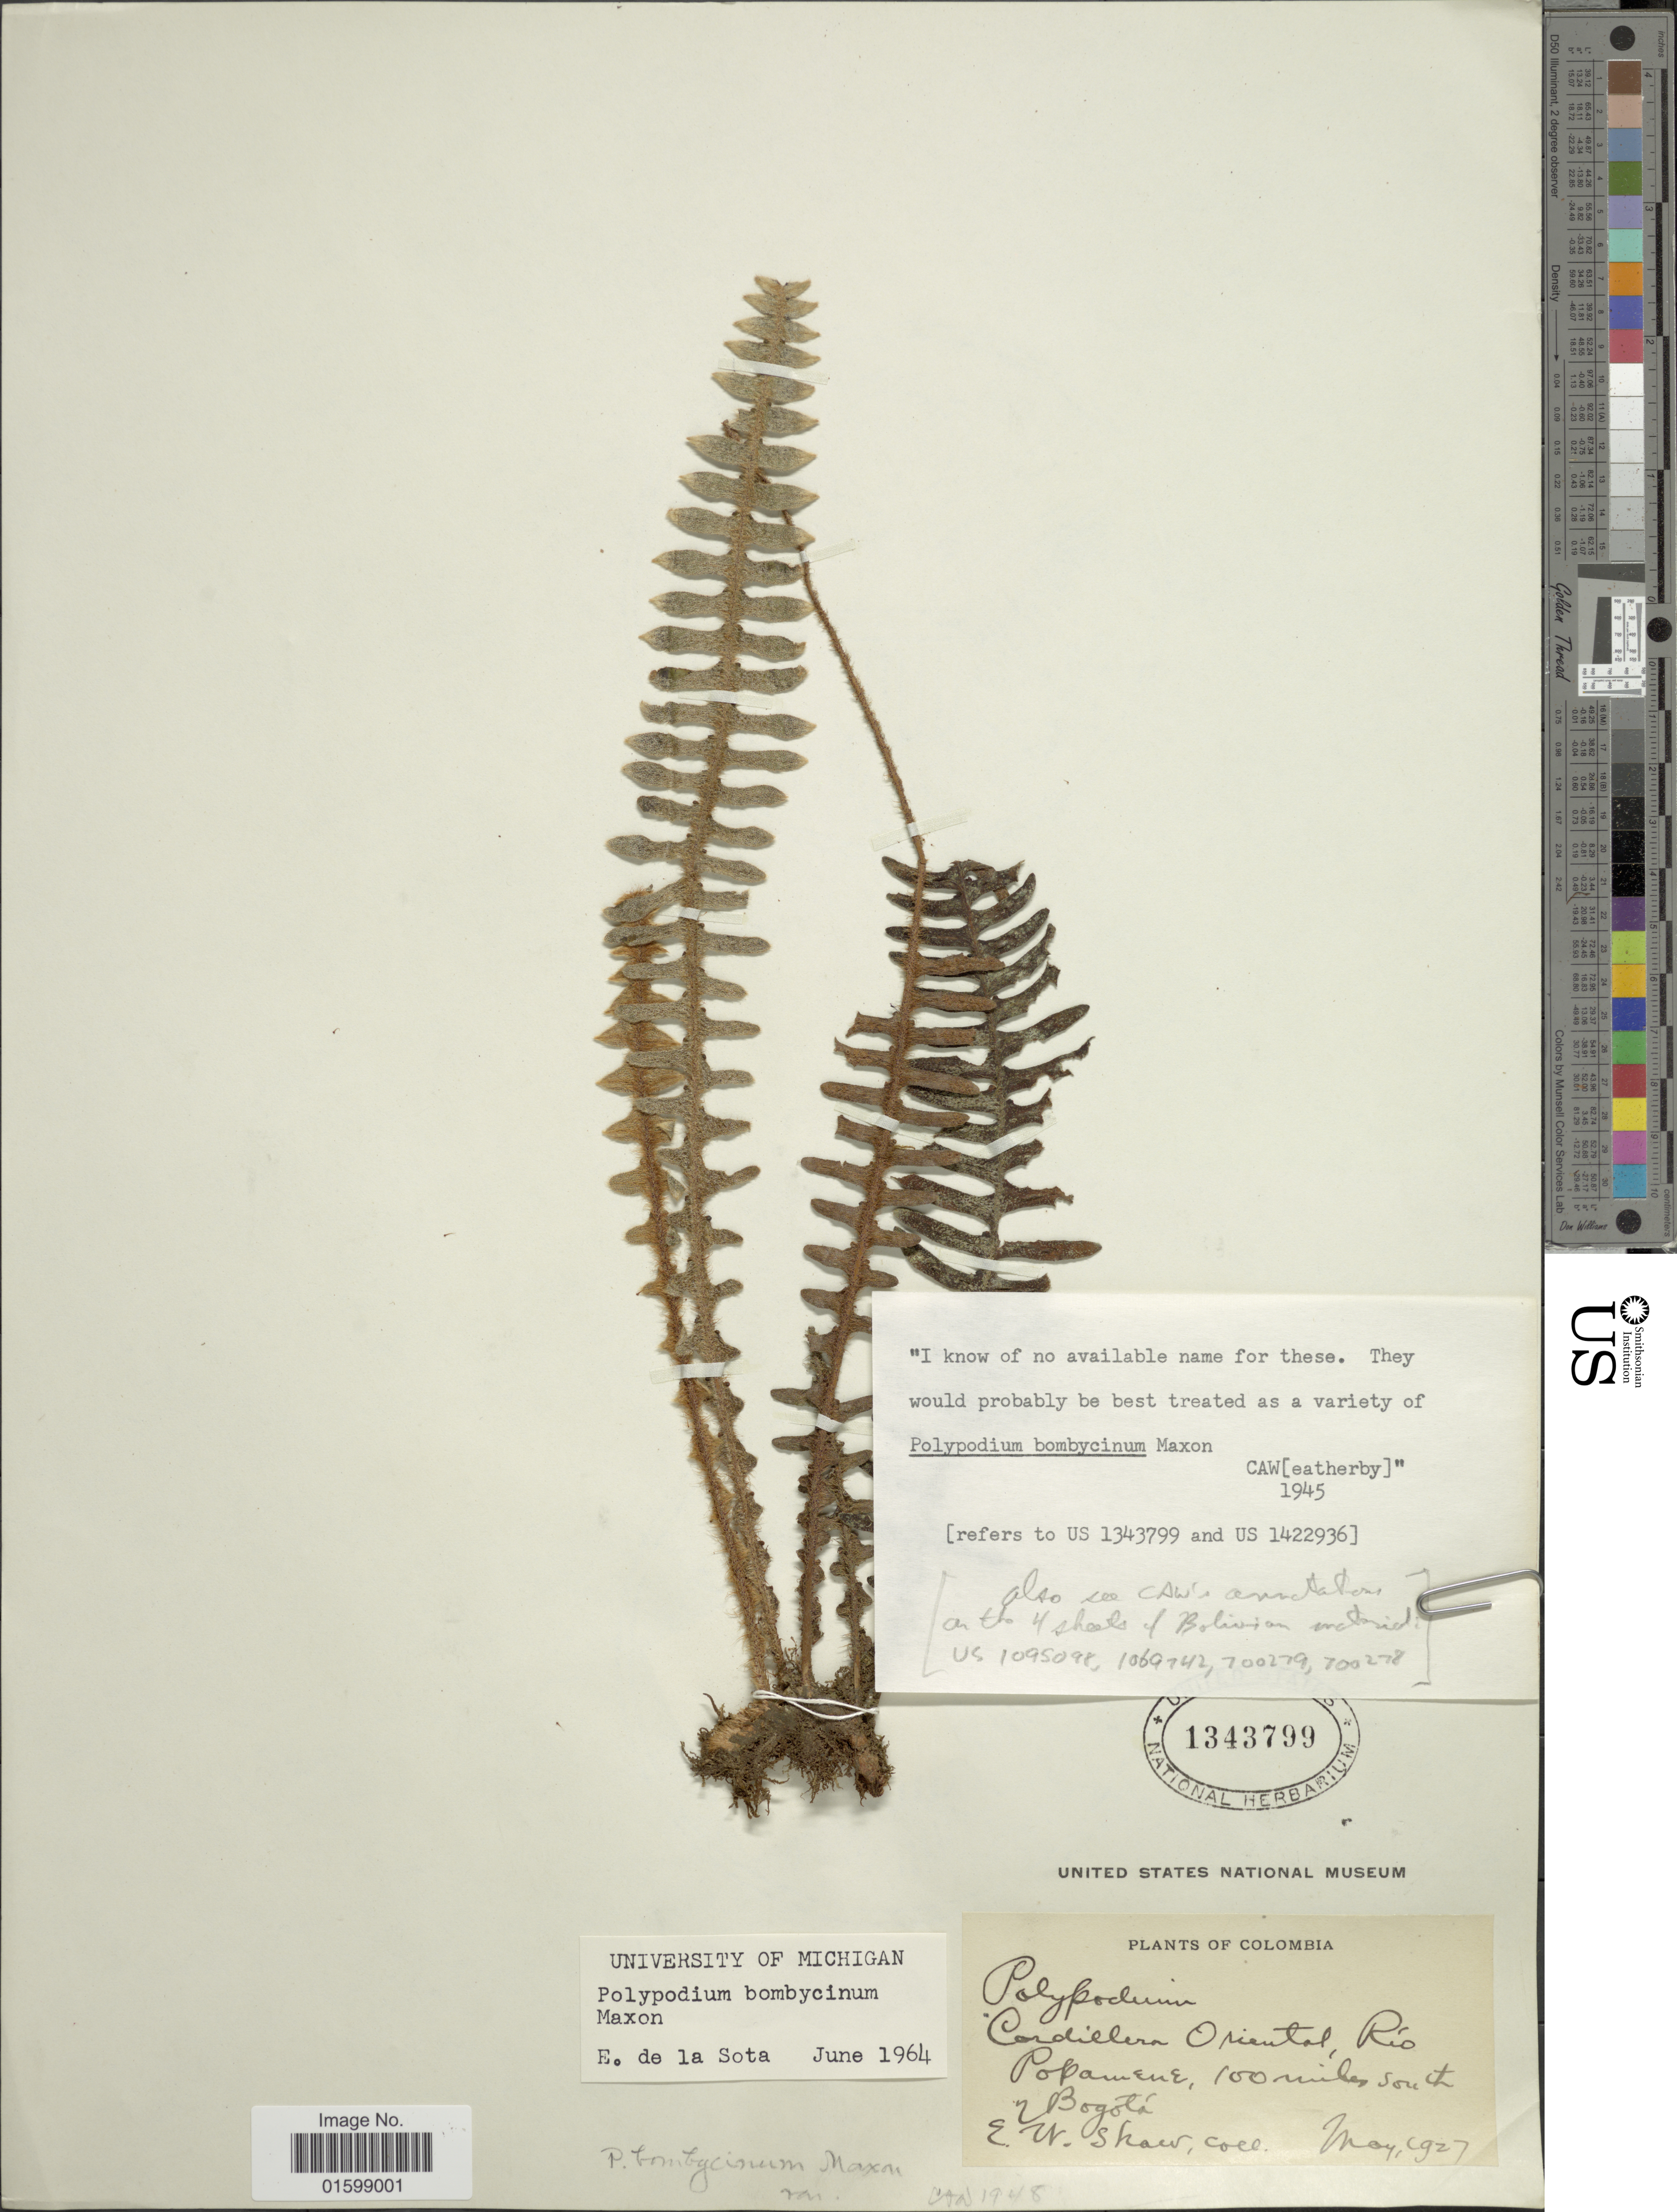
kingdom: Plantae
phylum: Tracheophyta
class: Polypodiopsida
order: Polypodiales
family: Polypodiaceae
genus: Pleopeltis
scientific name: Pleopeltis bombycina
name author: (Maxon) A.R. Sm.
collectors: E. W. Shaw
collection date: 1927-05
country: Colombia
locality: Cordillera Oriental, Río Popamene, 100 miles south of Bogotá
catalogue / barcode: US 1343799